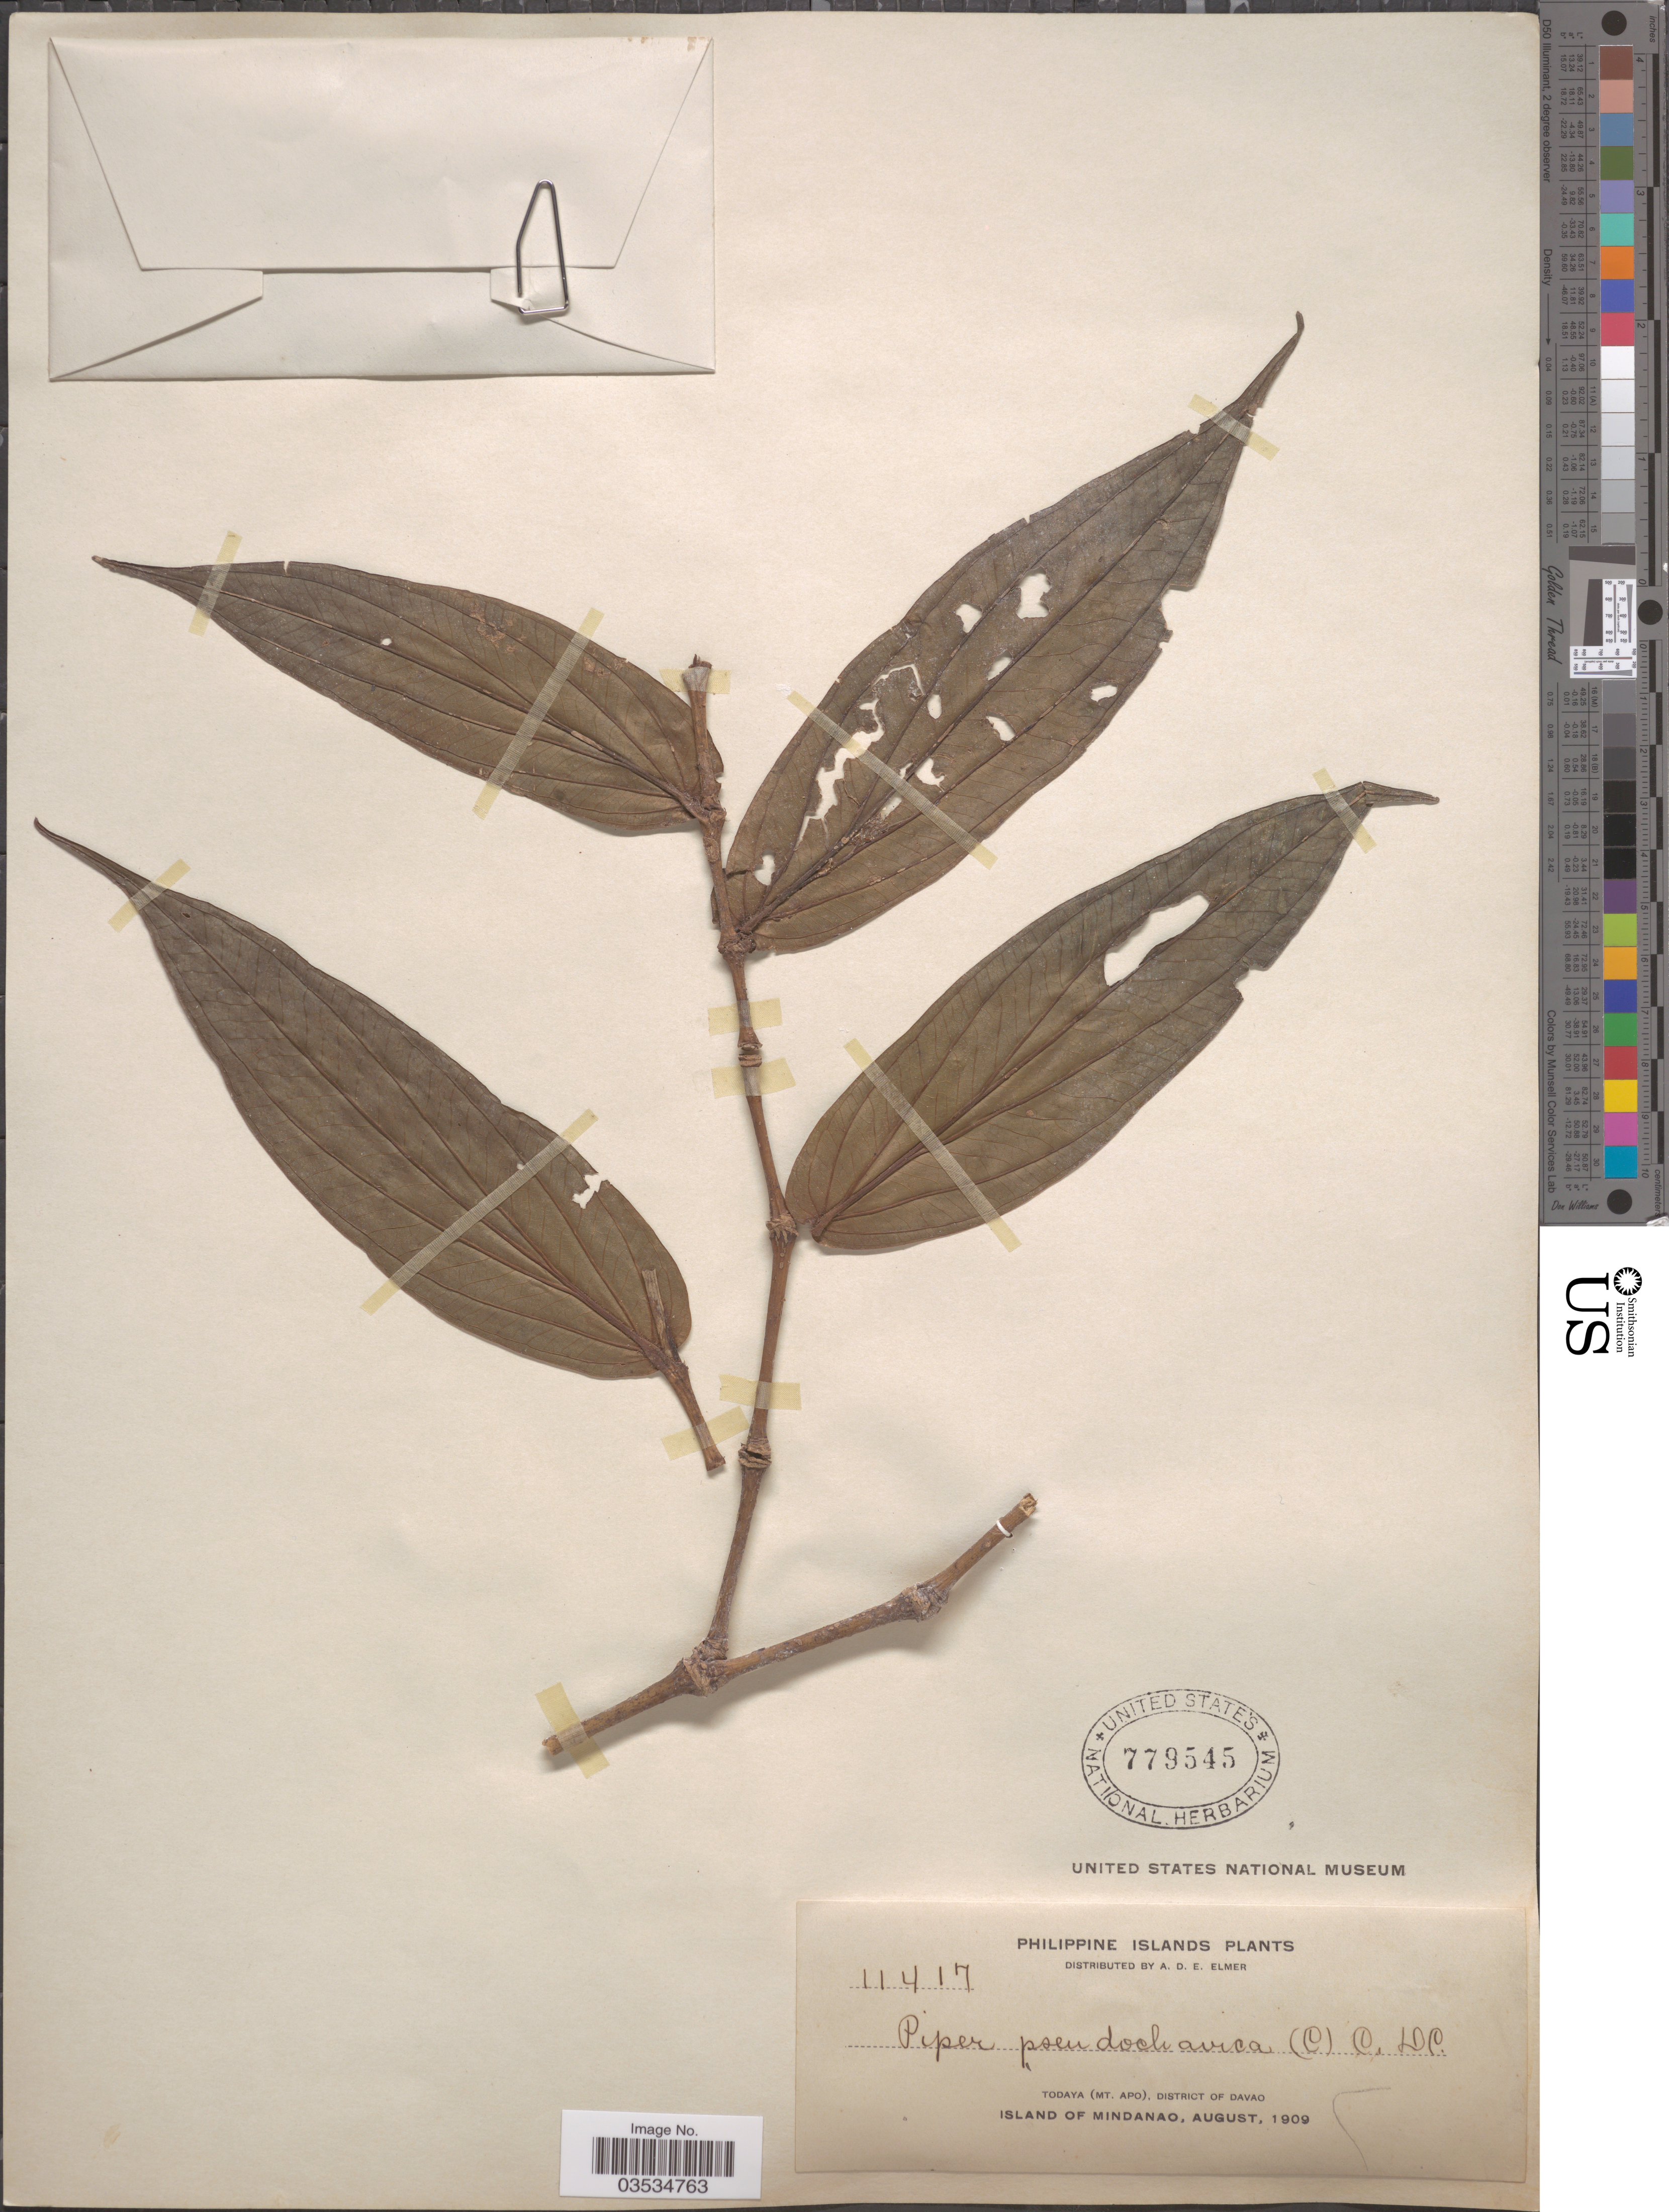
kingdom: Plantae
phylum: Tracheophyta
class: Magnoliopsida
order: Piperales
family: Piperaceae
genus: Piper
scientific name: Piper lessertianum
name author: C. DC.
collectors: A. D. E. Elmer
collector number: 11417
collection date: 1909-08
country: Philippines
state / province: Davao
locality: Philippine Islands. Todaya (Mt. Apo), District of Davao. Island of Mindanao.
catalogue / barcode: US 779545